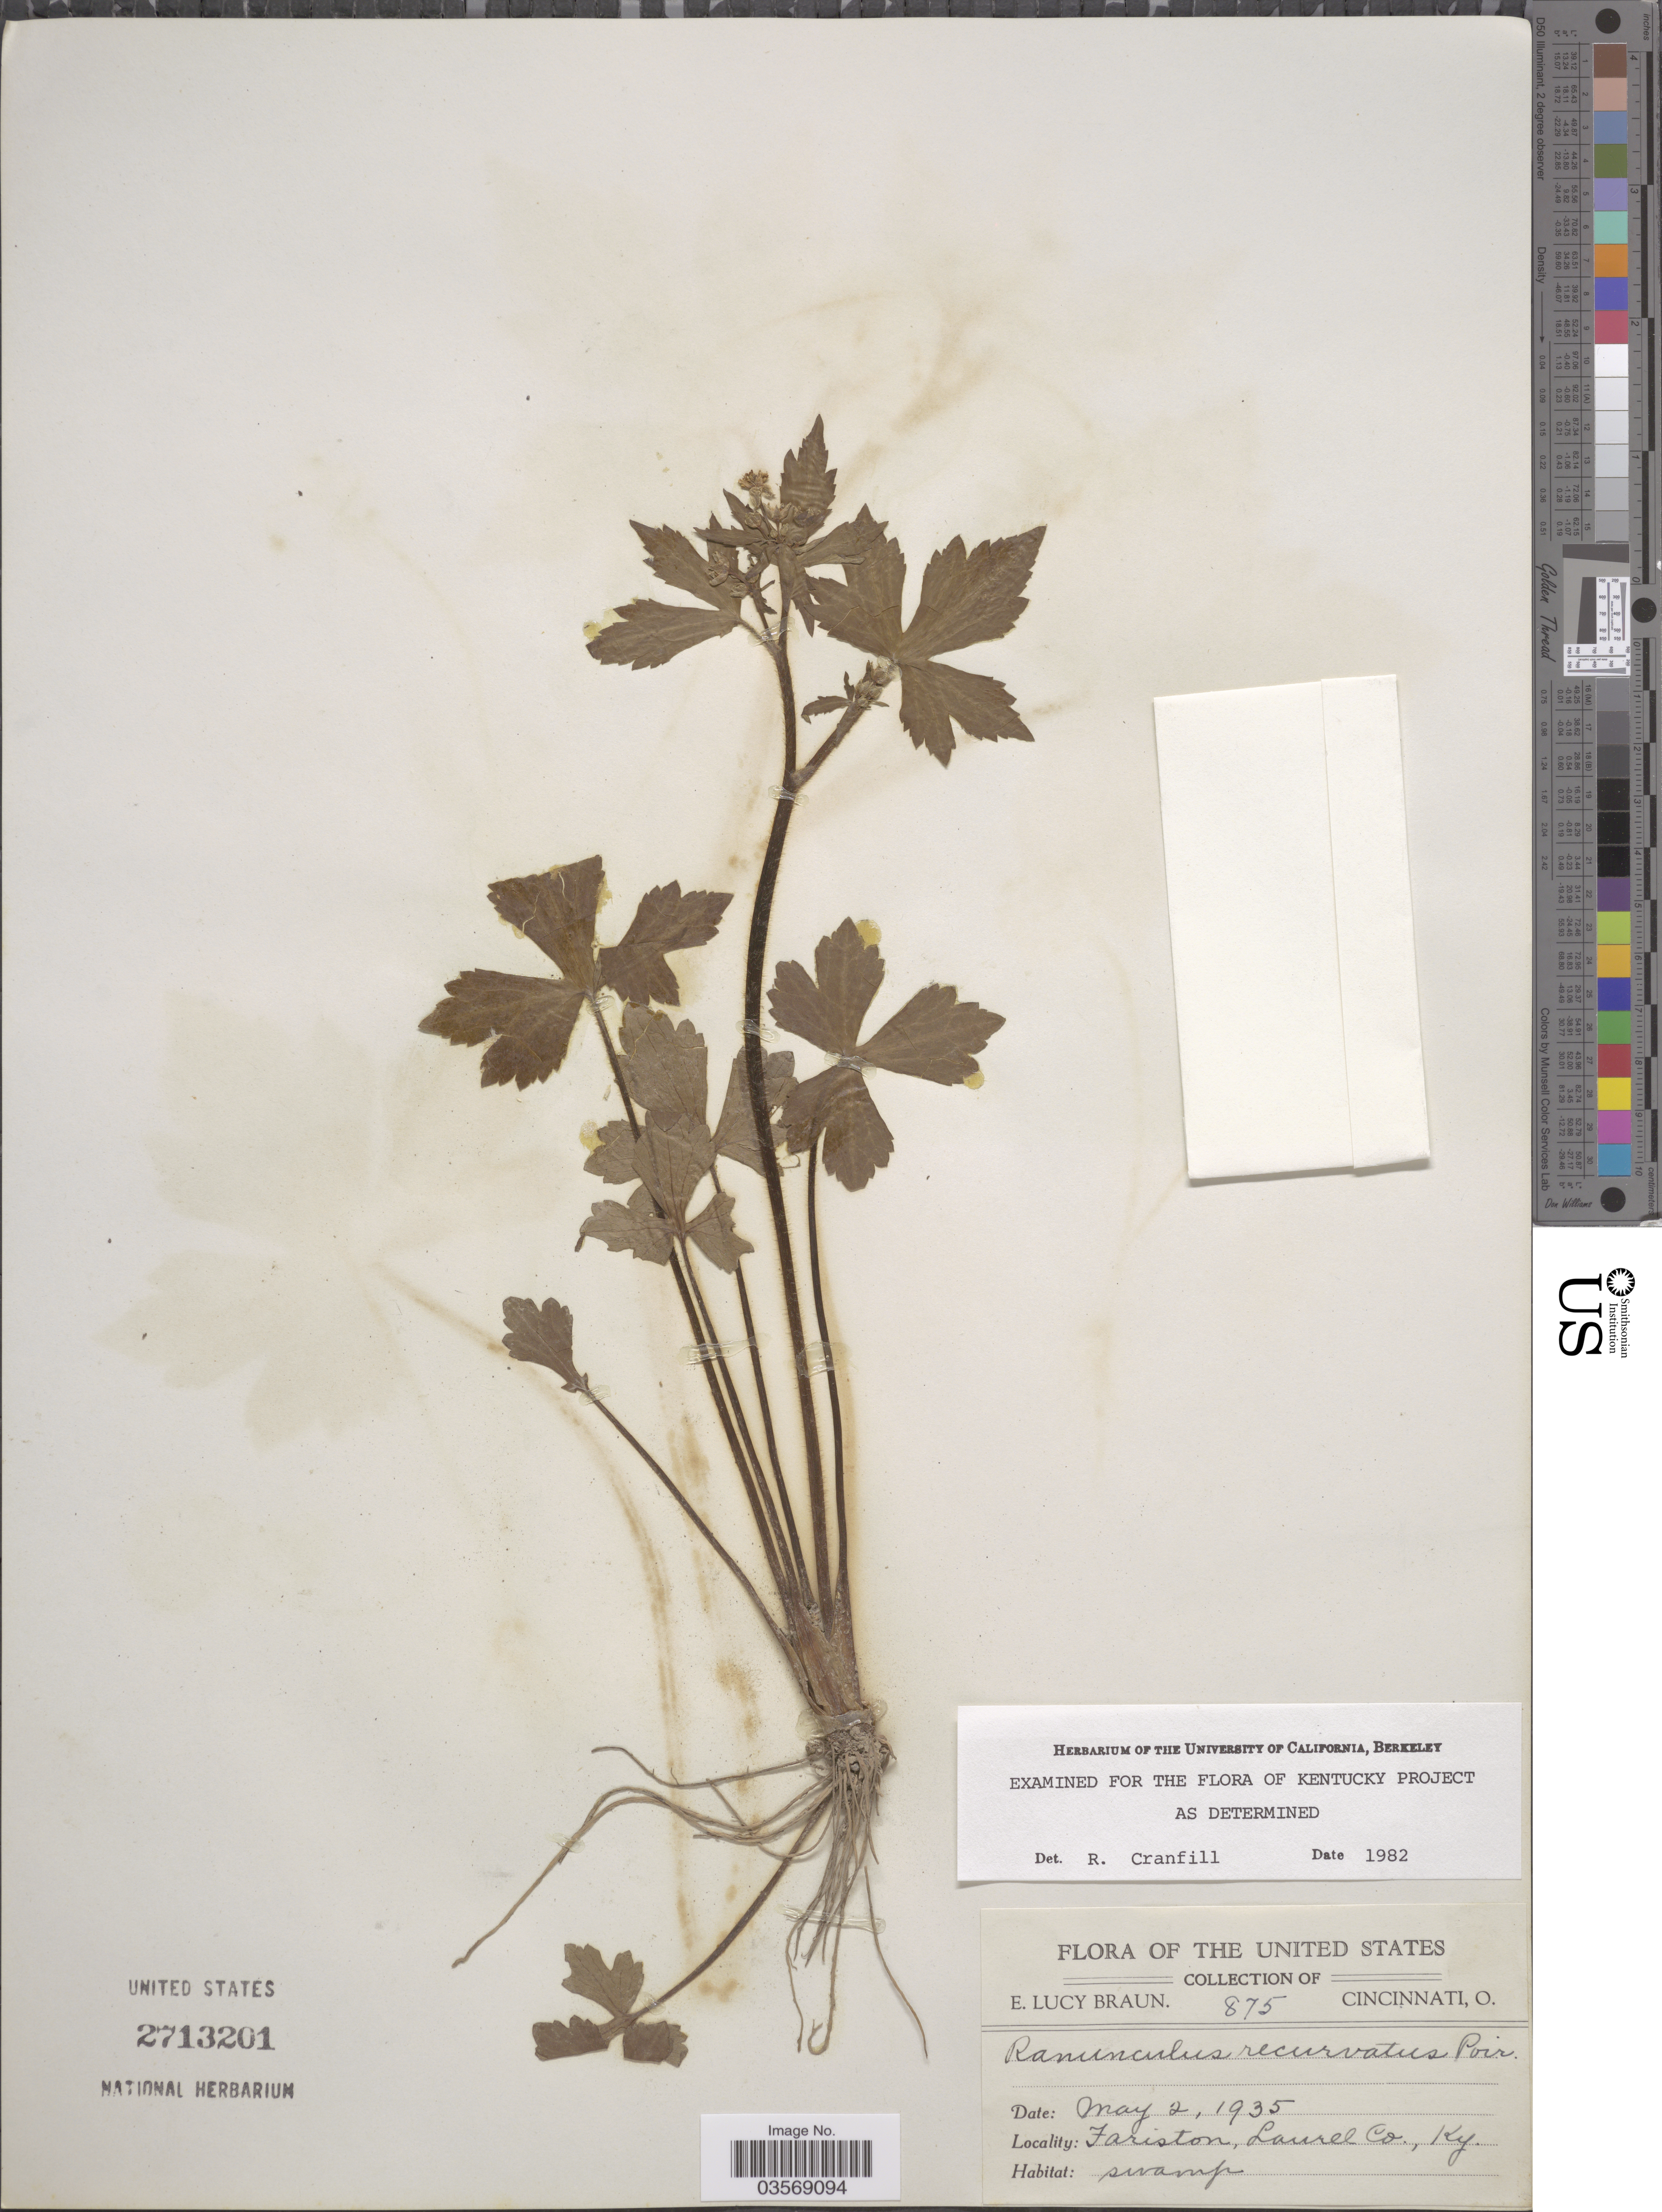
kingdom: Plantae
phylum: Tracheophyta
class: Magnoliopsida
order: Ranunculales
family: Ranunculaceae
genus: Ranunculus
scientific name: Ranunculus recurvatus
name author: Poir.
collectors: E. L. Braun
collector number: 875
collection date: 1935-05-02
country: United States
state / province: Kentucky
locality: Fariston, Laurel Co.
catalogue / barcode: US 2713201